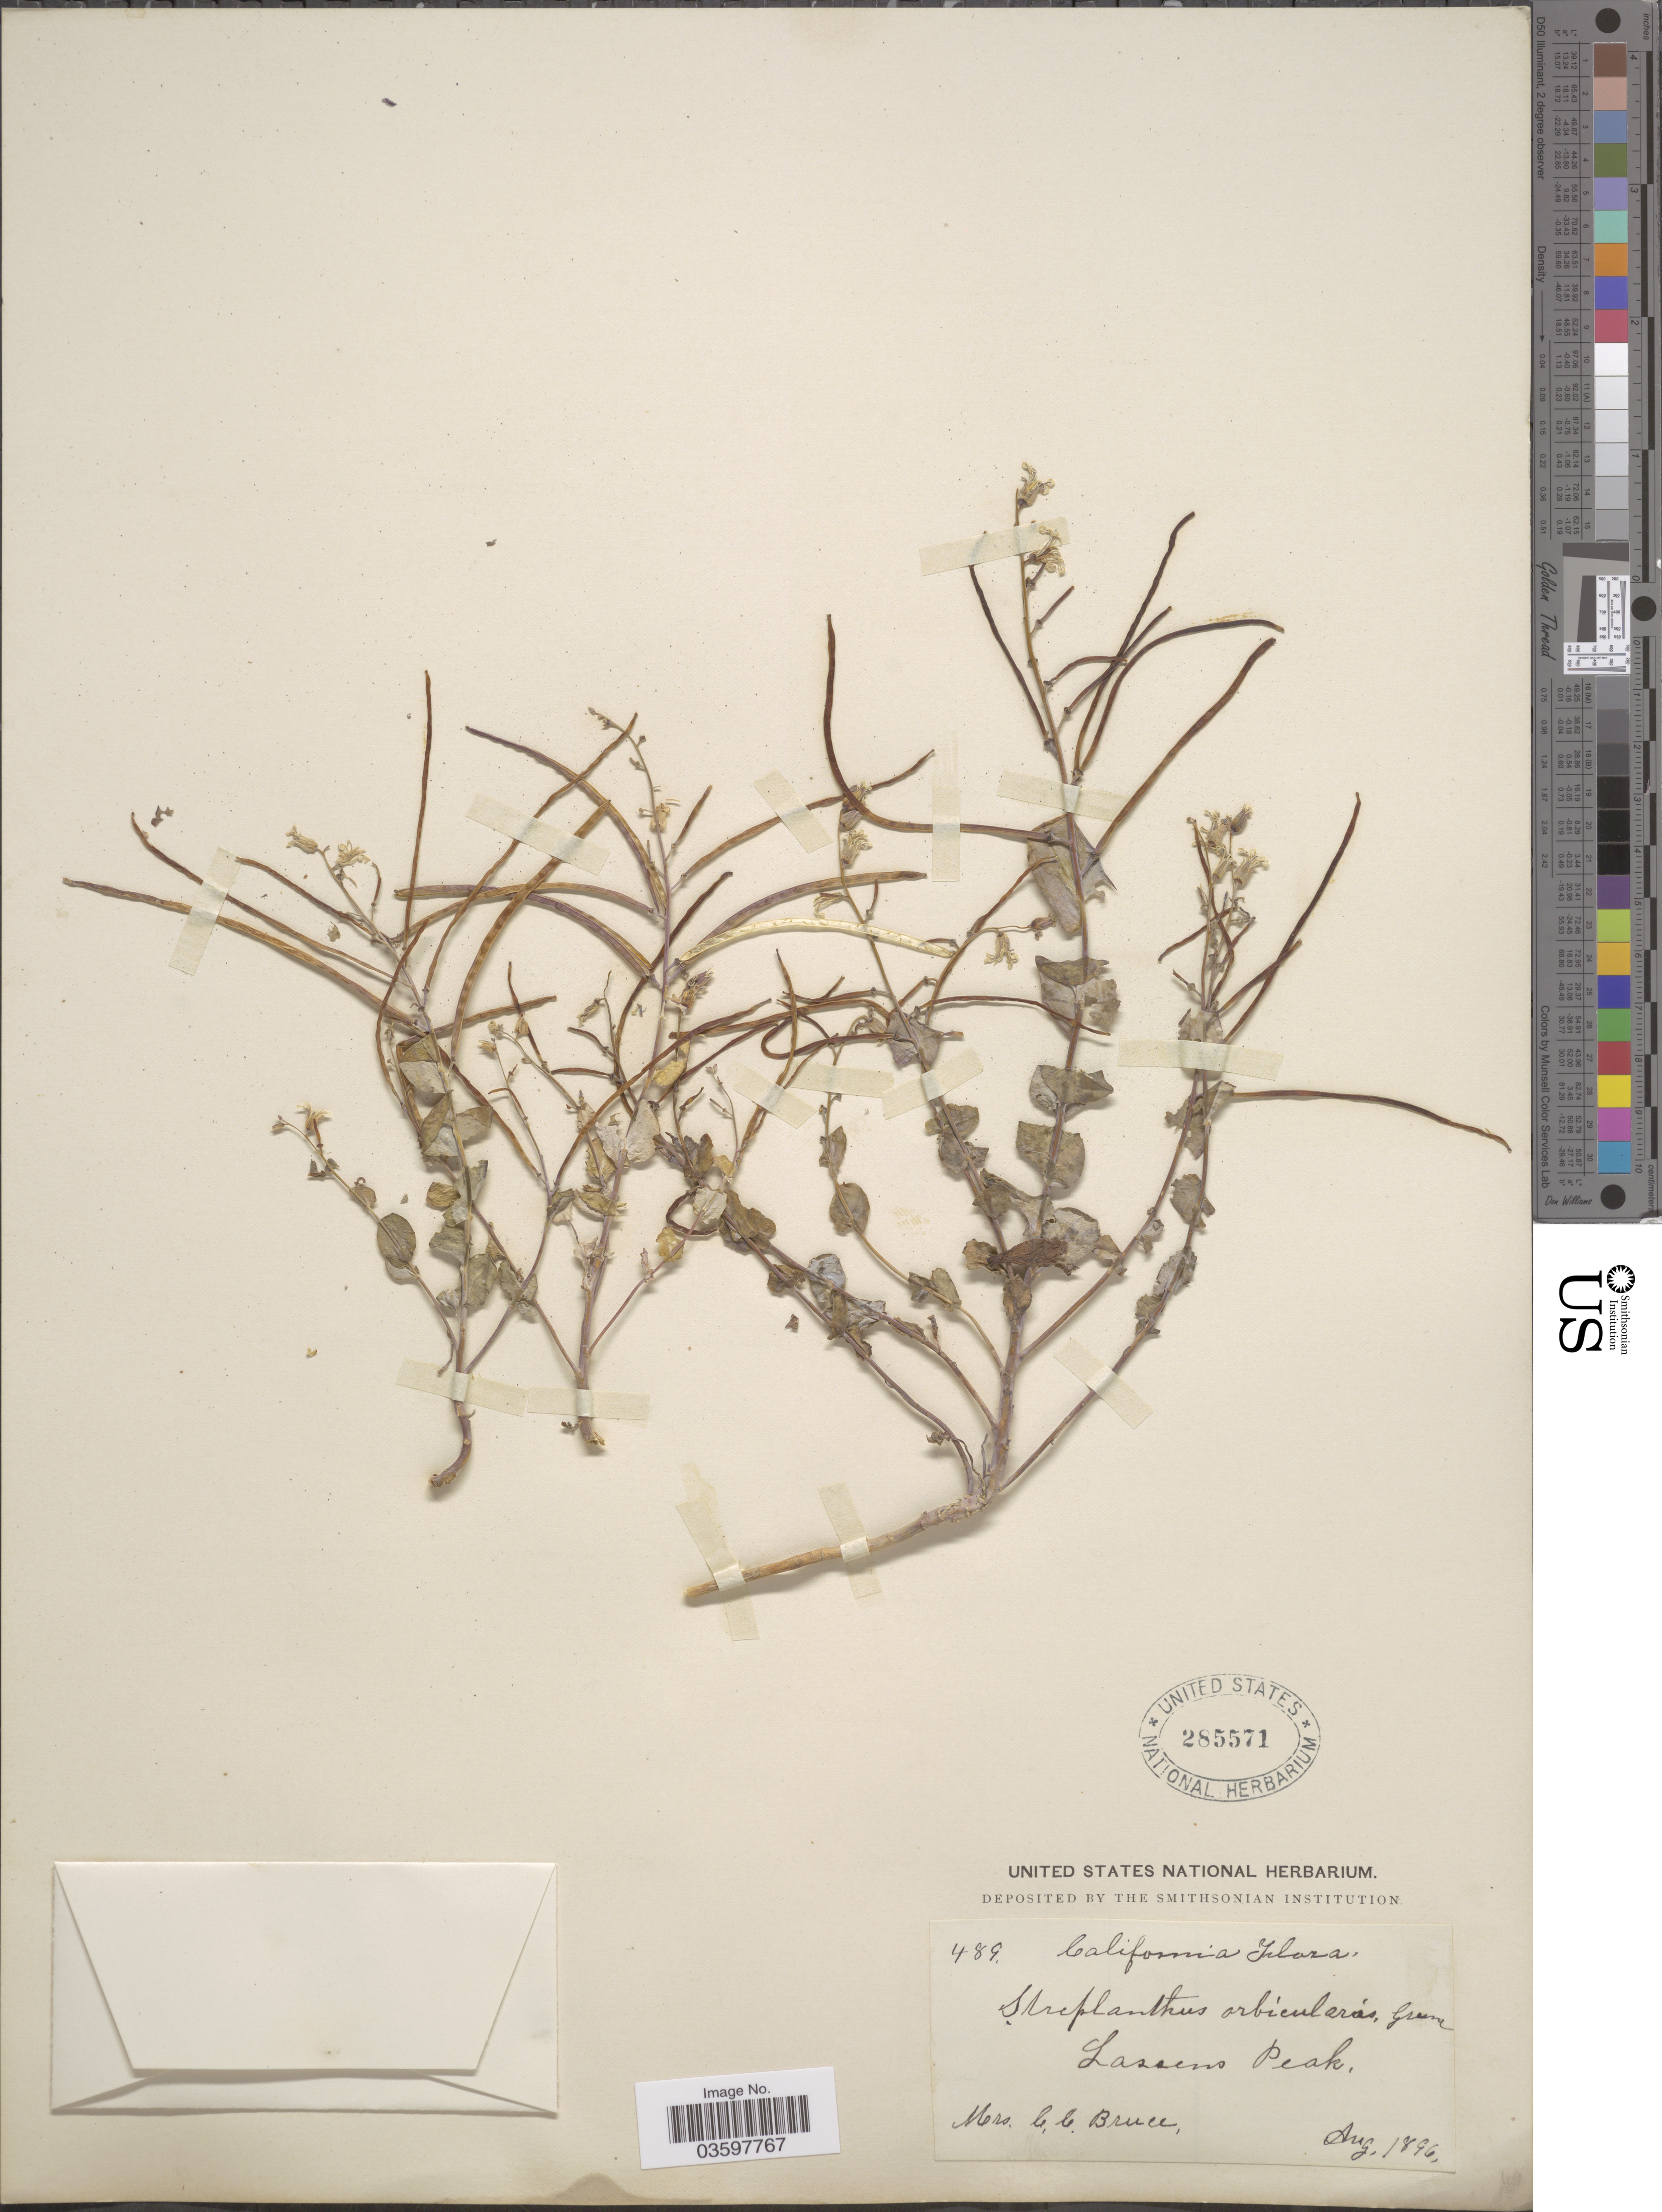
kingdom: Plantae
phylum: Tracheophyta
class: Magnoliopsida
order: Brassicales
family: Brassicaceae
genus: Streptanthus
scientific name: Streptanthus tortuosus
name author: Kellogg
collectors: C. Bruce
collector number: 489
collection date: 1896-08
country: United States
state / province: California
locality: Lassens Peak.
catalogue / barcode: US 285571